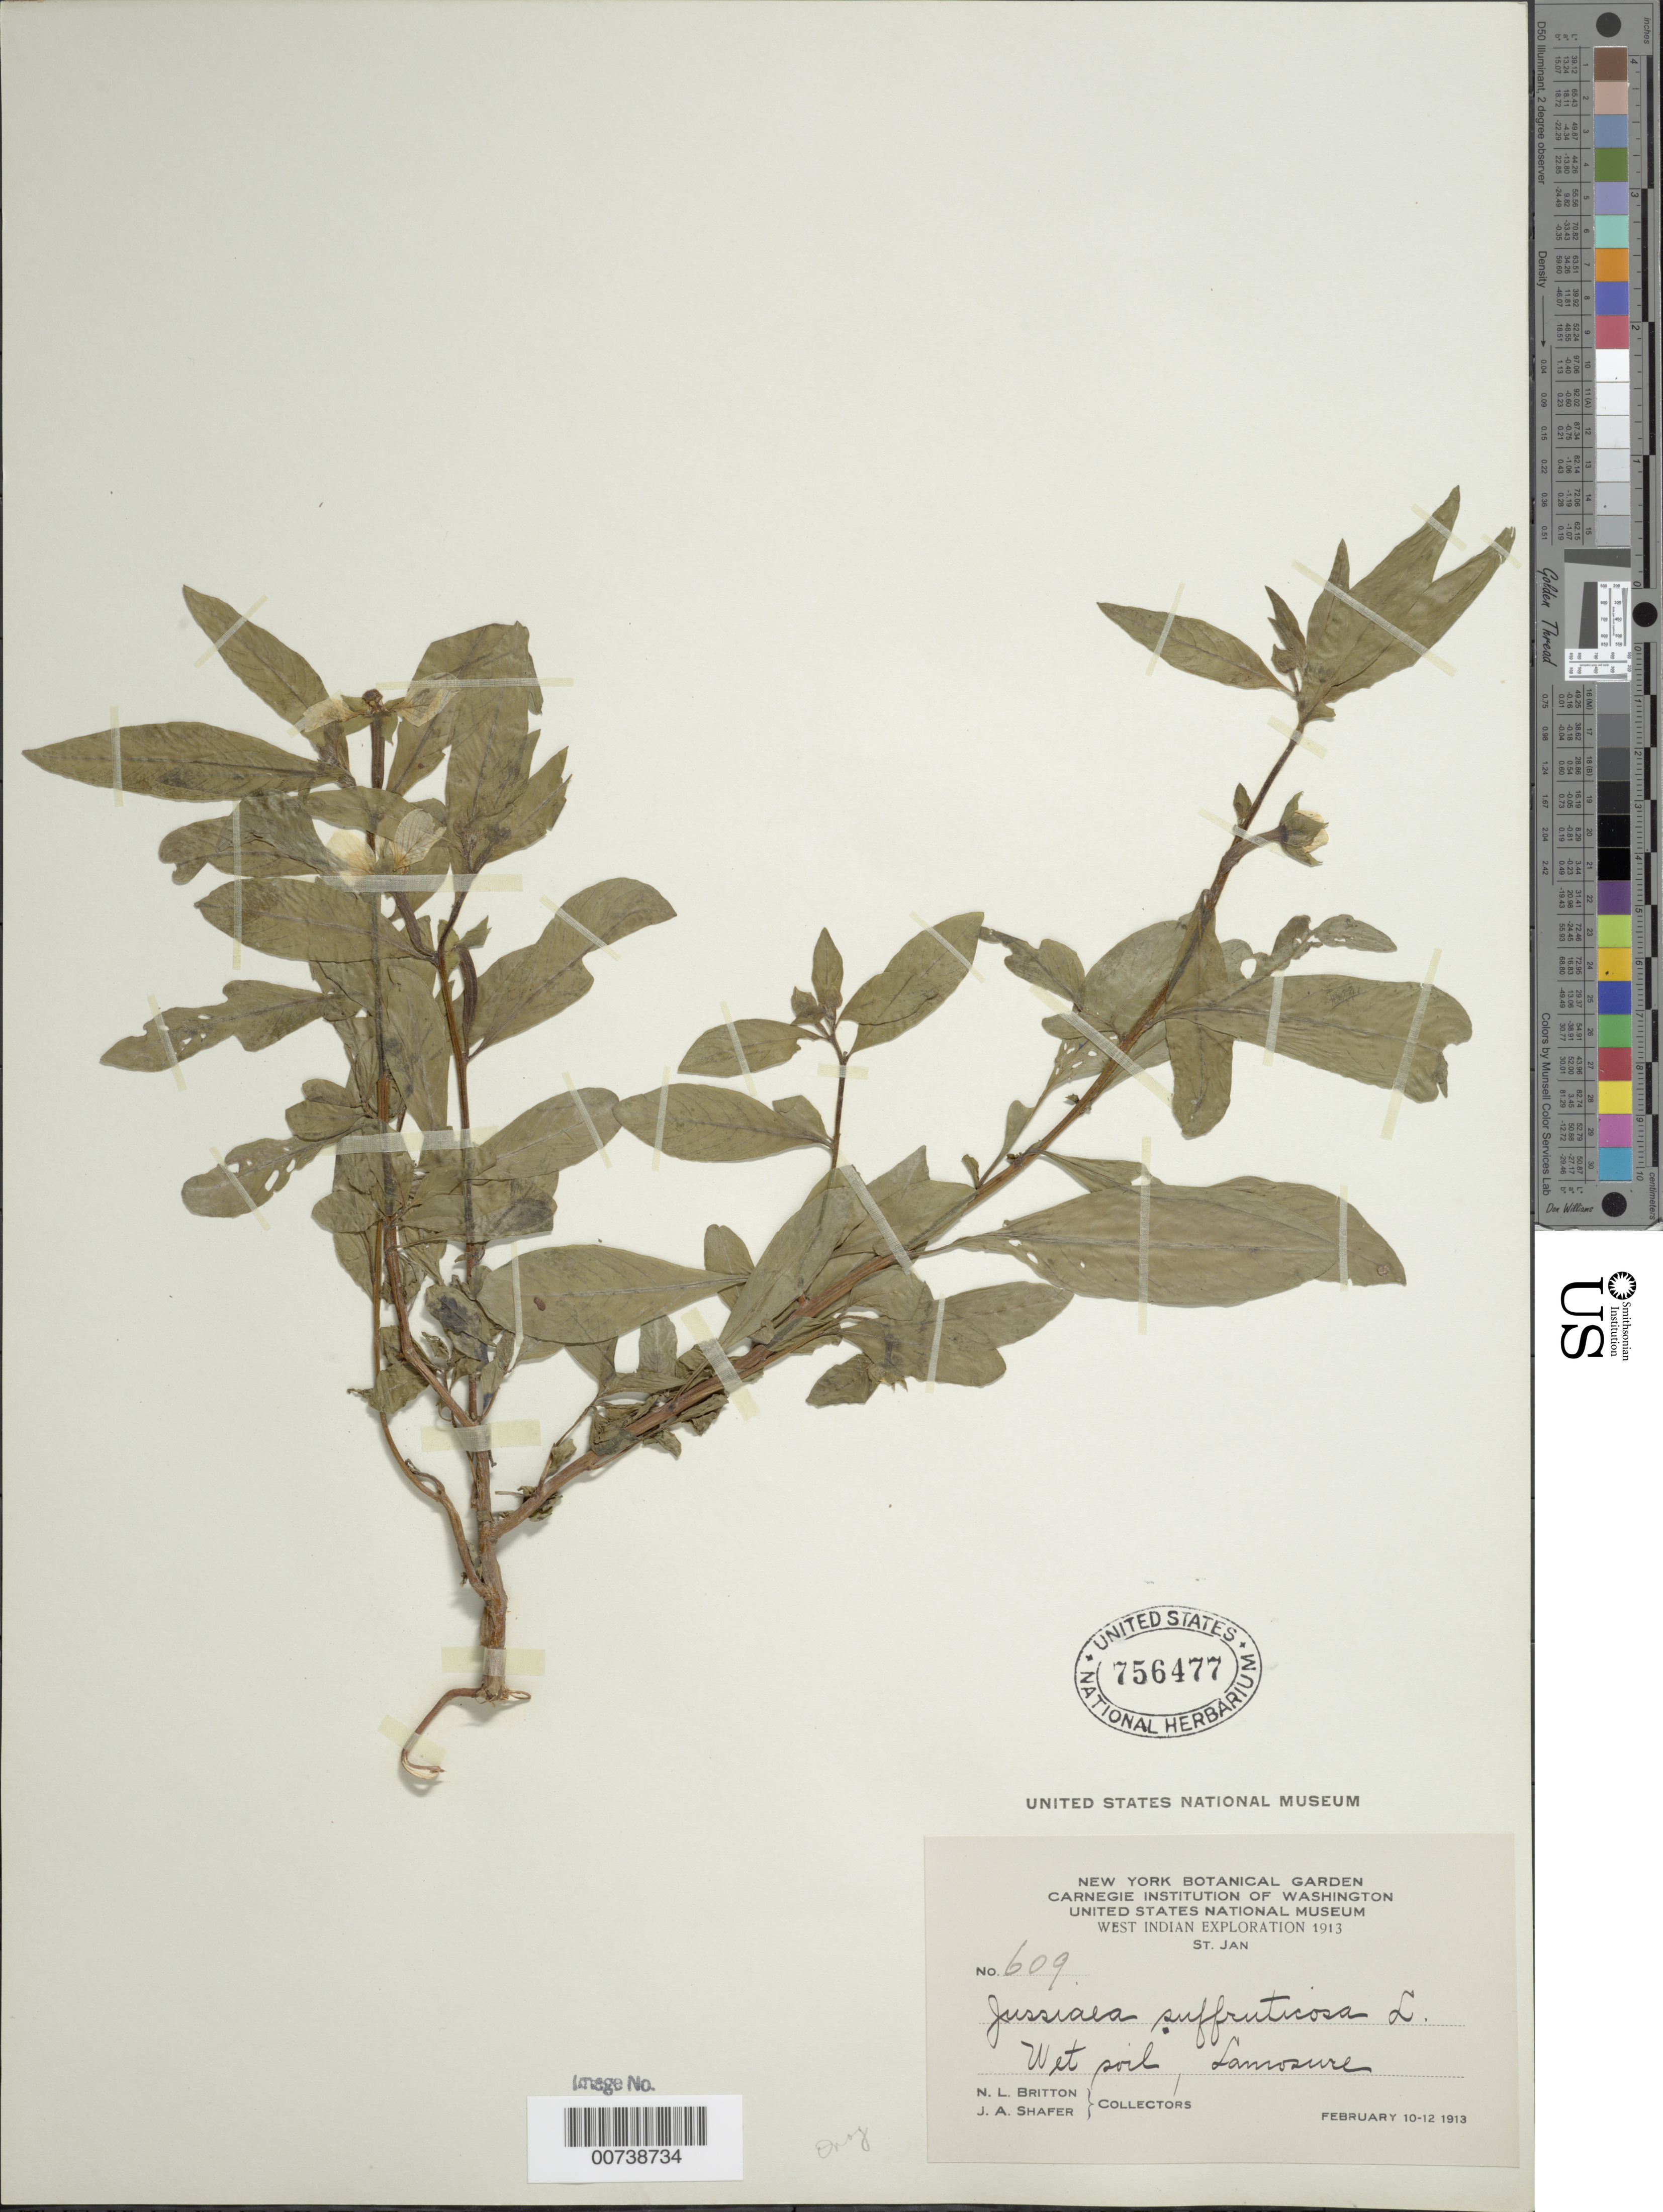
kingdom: Plantae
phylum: Tracheophyta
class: Magnoliopsida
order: Myrtales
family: Onagraceae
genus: Ludwigia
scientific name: Ludwigia octovalvis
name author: (Jacq.) P.H. Raven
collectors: N. Britton & J. A. Shafer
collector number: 609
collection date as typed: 10 Feb 1913 to 12 Feb 1913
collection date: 1913-02-10/1913-02-12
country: U.S. Virgin Islands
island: St. John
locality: Lamosure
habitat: Wet soil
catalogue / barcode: US 756477